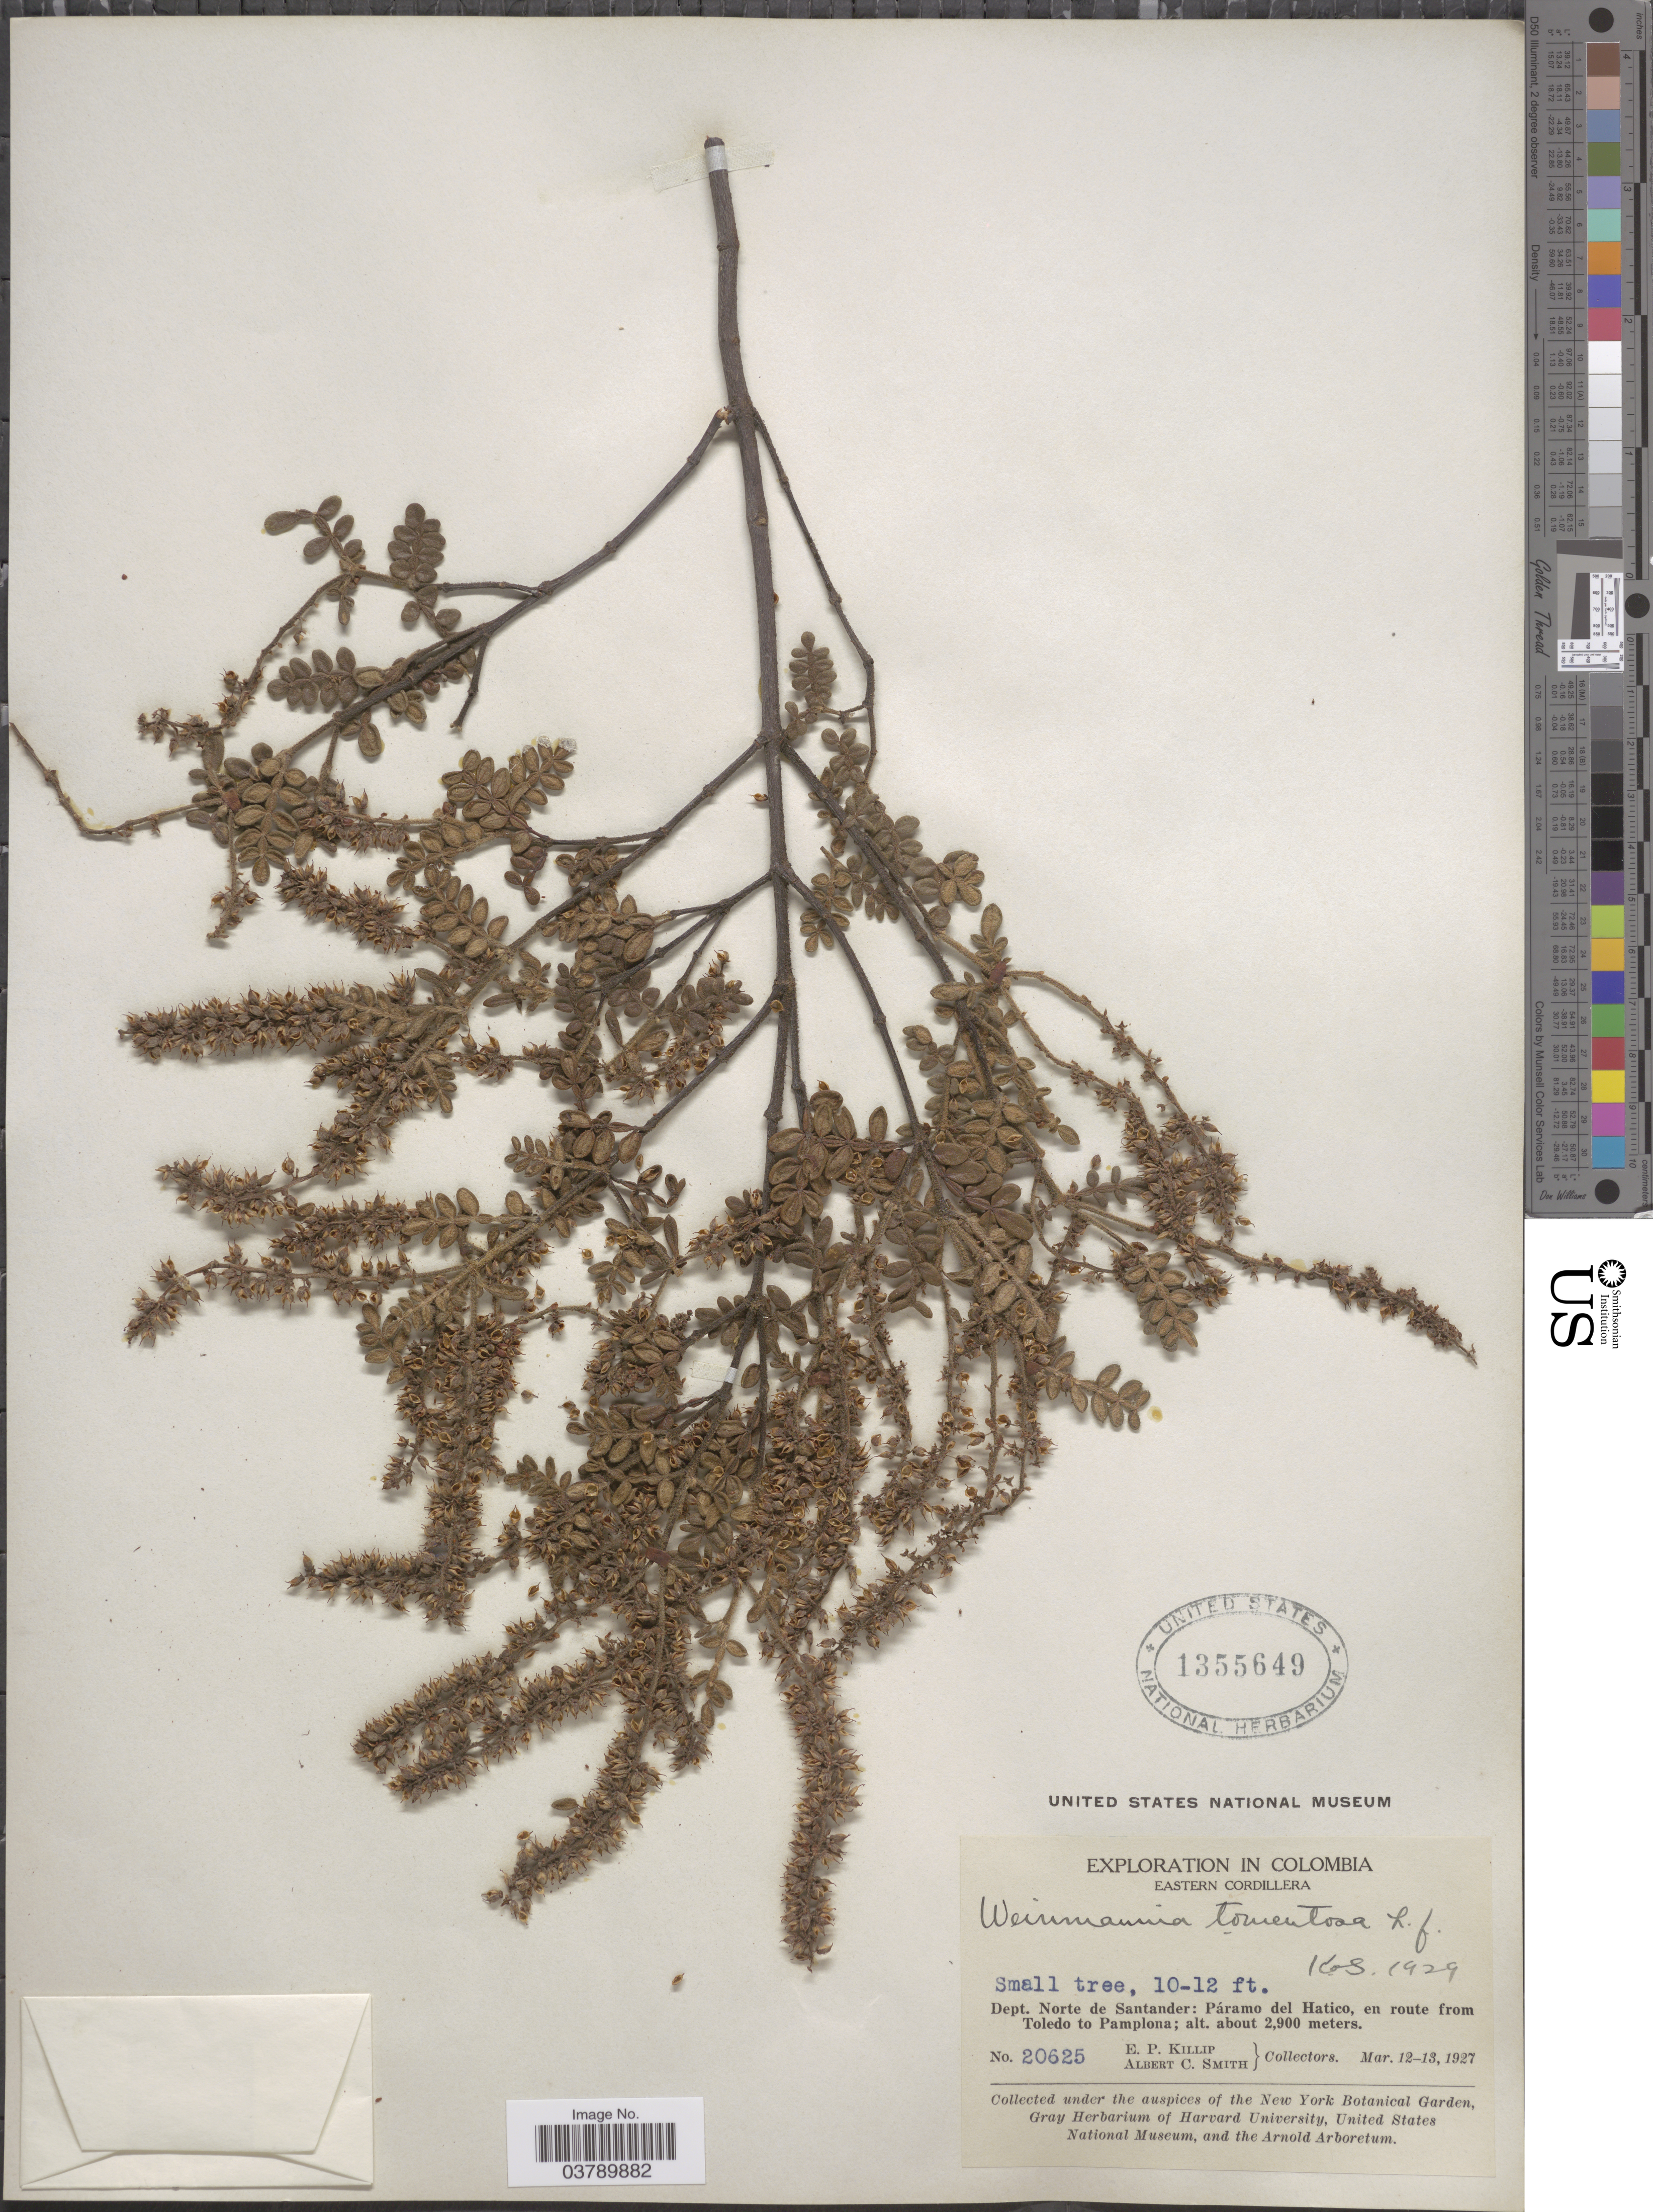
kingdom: Plantae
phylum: Tracheophyta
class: Magnoliopsida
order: Oxalidales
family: Cunoniaceae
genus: Weinmannia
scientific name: Weinmannia tomentosa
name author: L.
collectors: E. P. Killip & A. C. Smith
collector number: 20625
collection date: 1927-03-12/1927-03-13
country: Colombia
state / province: Norte de Santander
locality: Eastern Cordillera. Dept. Norte de Santander: Páramo del Hatico, en route from Toledo to Pamplona.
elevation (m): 2900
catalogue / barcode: US 1355649